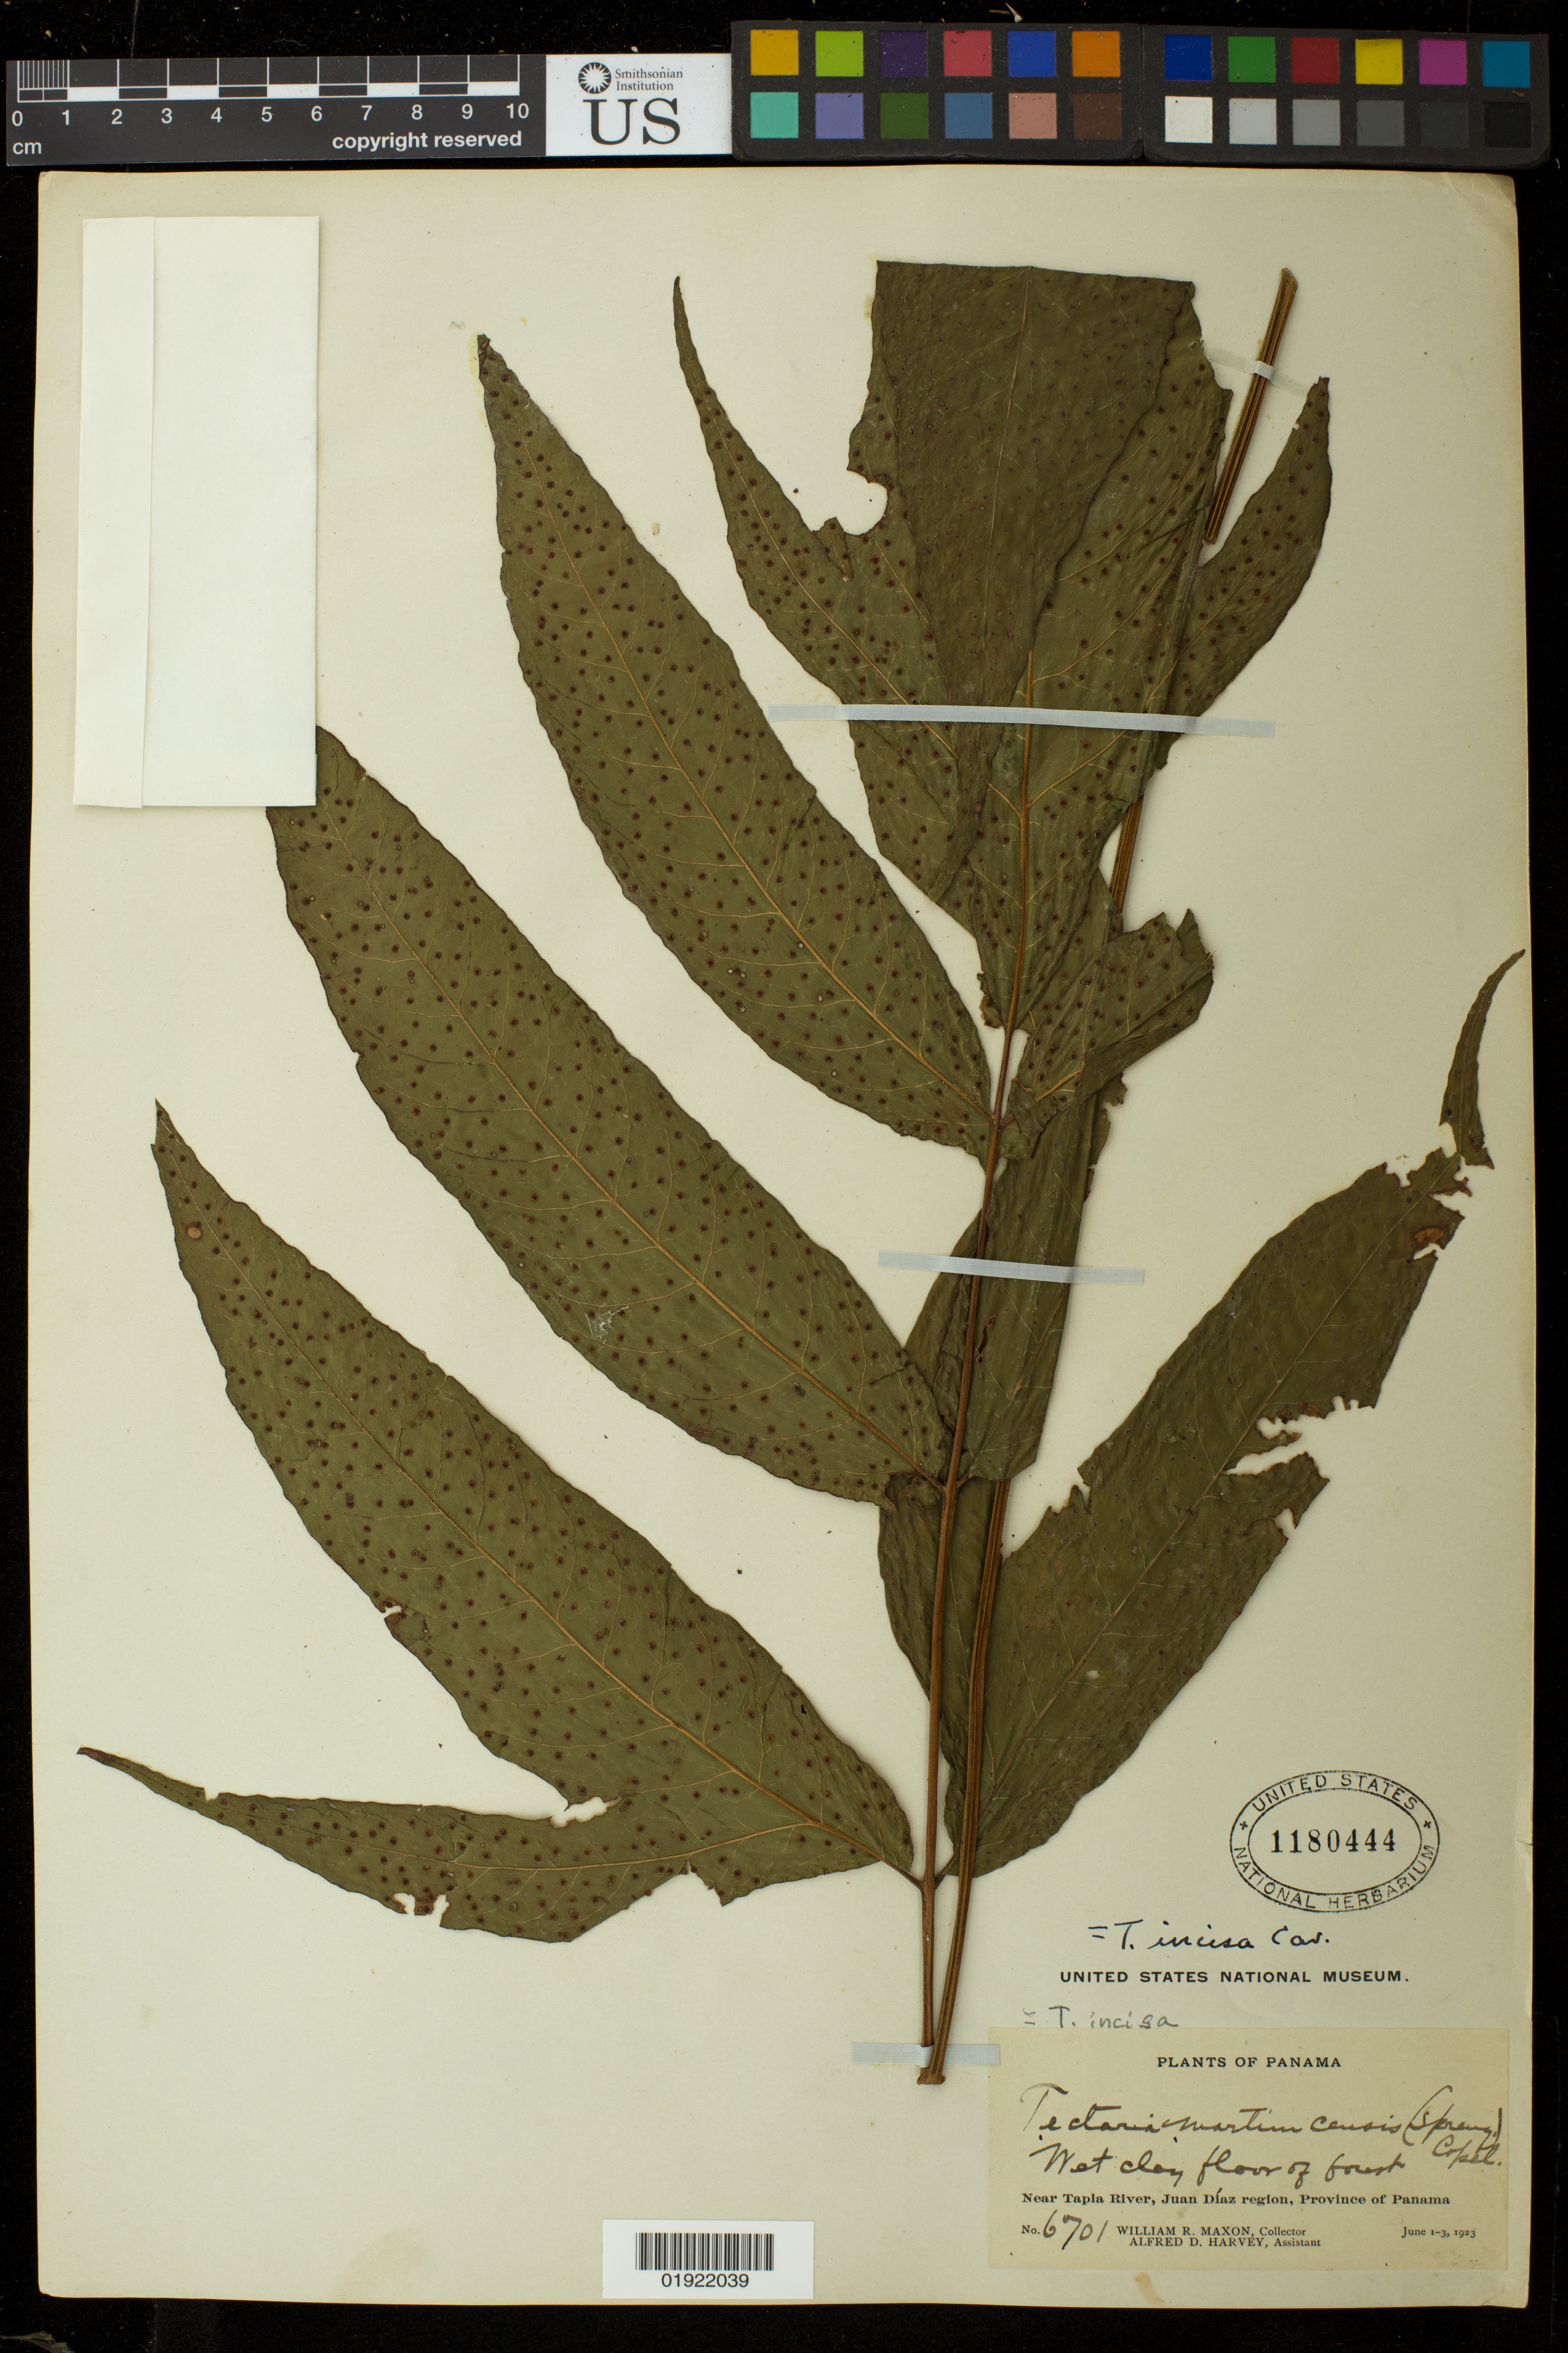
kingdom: Plantae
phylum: Tracheophyta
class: Polypodiopsida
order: Polypodiales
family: Tectariaceae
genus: Tectaria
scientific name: Tectaria incisa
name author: Cav.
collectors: W. R. Maxon & A. D. Harvey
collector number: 6701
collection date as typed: June 1-3, 1923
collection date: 1923-06-01/1923-06-03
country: Panama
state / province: Panamá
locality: Near Tapia River, Juan Diaz region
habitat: wet clay floor of forest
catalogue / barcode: US 1180444